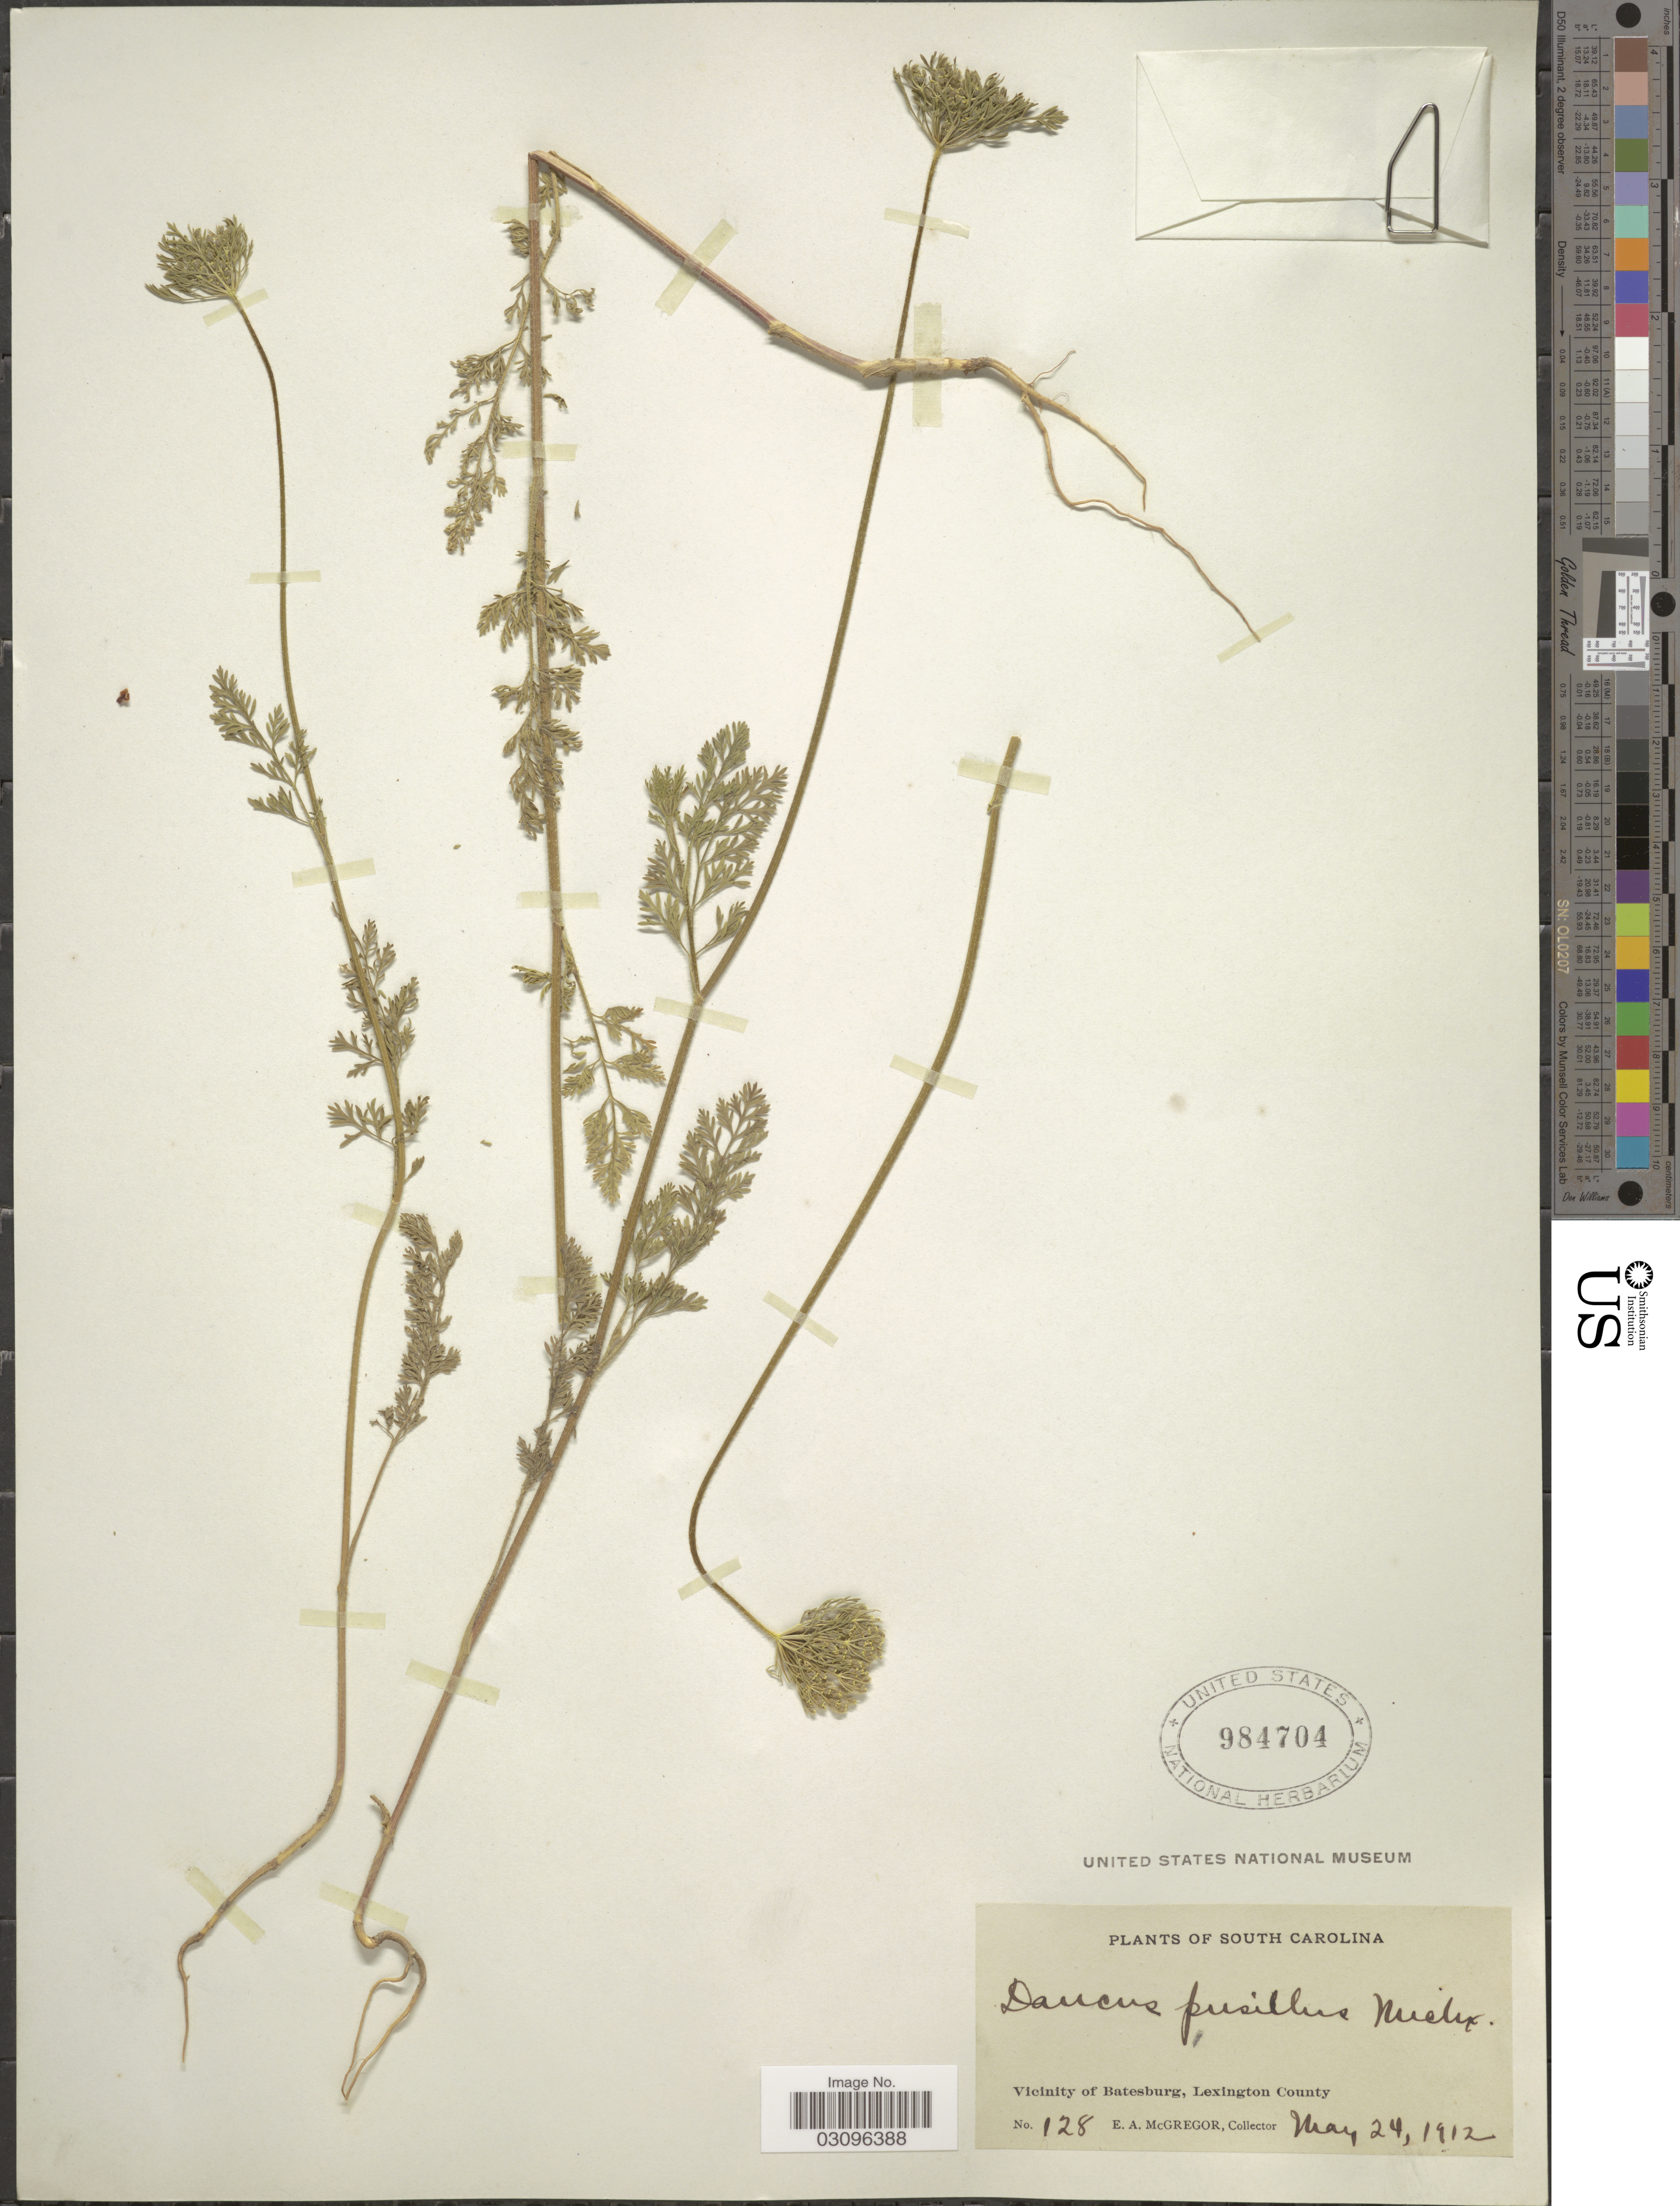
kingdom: Plantae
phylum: Tracheophyta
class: Magnoliopsida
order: Apiales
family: Apiaceae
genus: Daucus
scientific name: Daucus pusillus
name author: Michx.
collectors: E. A. McGregor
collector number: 128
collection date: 1912-05-24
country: United States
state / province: South Carolina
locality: Vicinity of Batesburg, Lexington County.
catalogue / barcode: US 984704